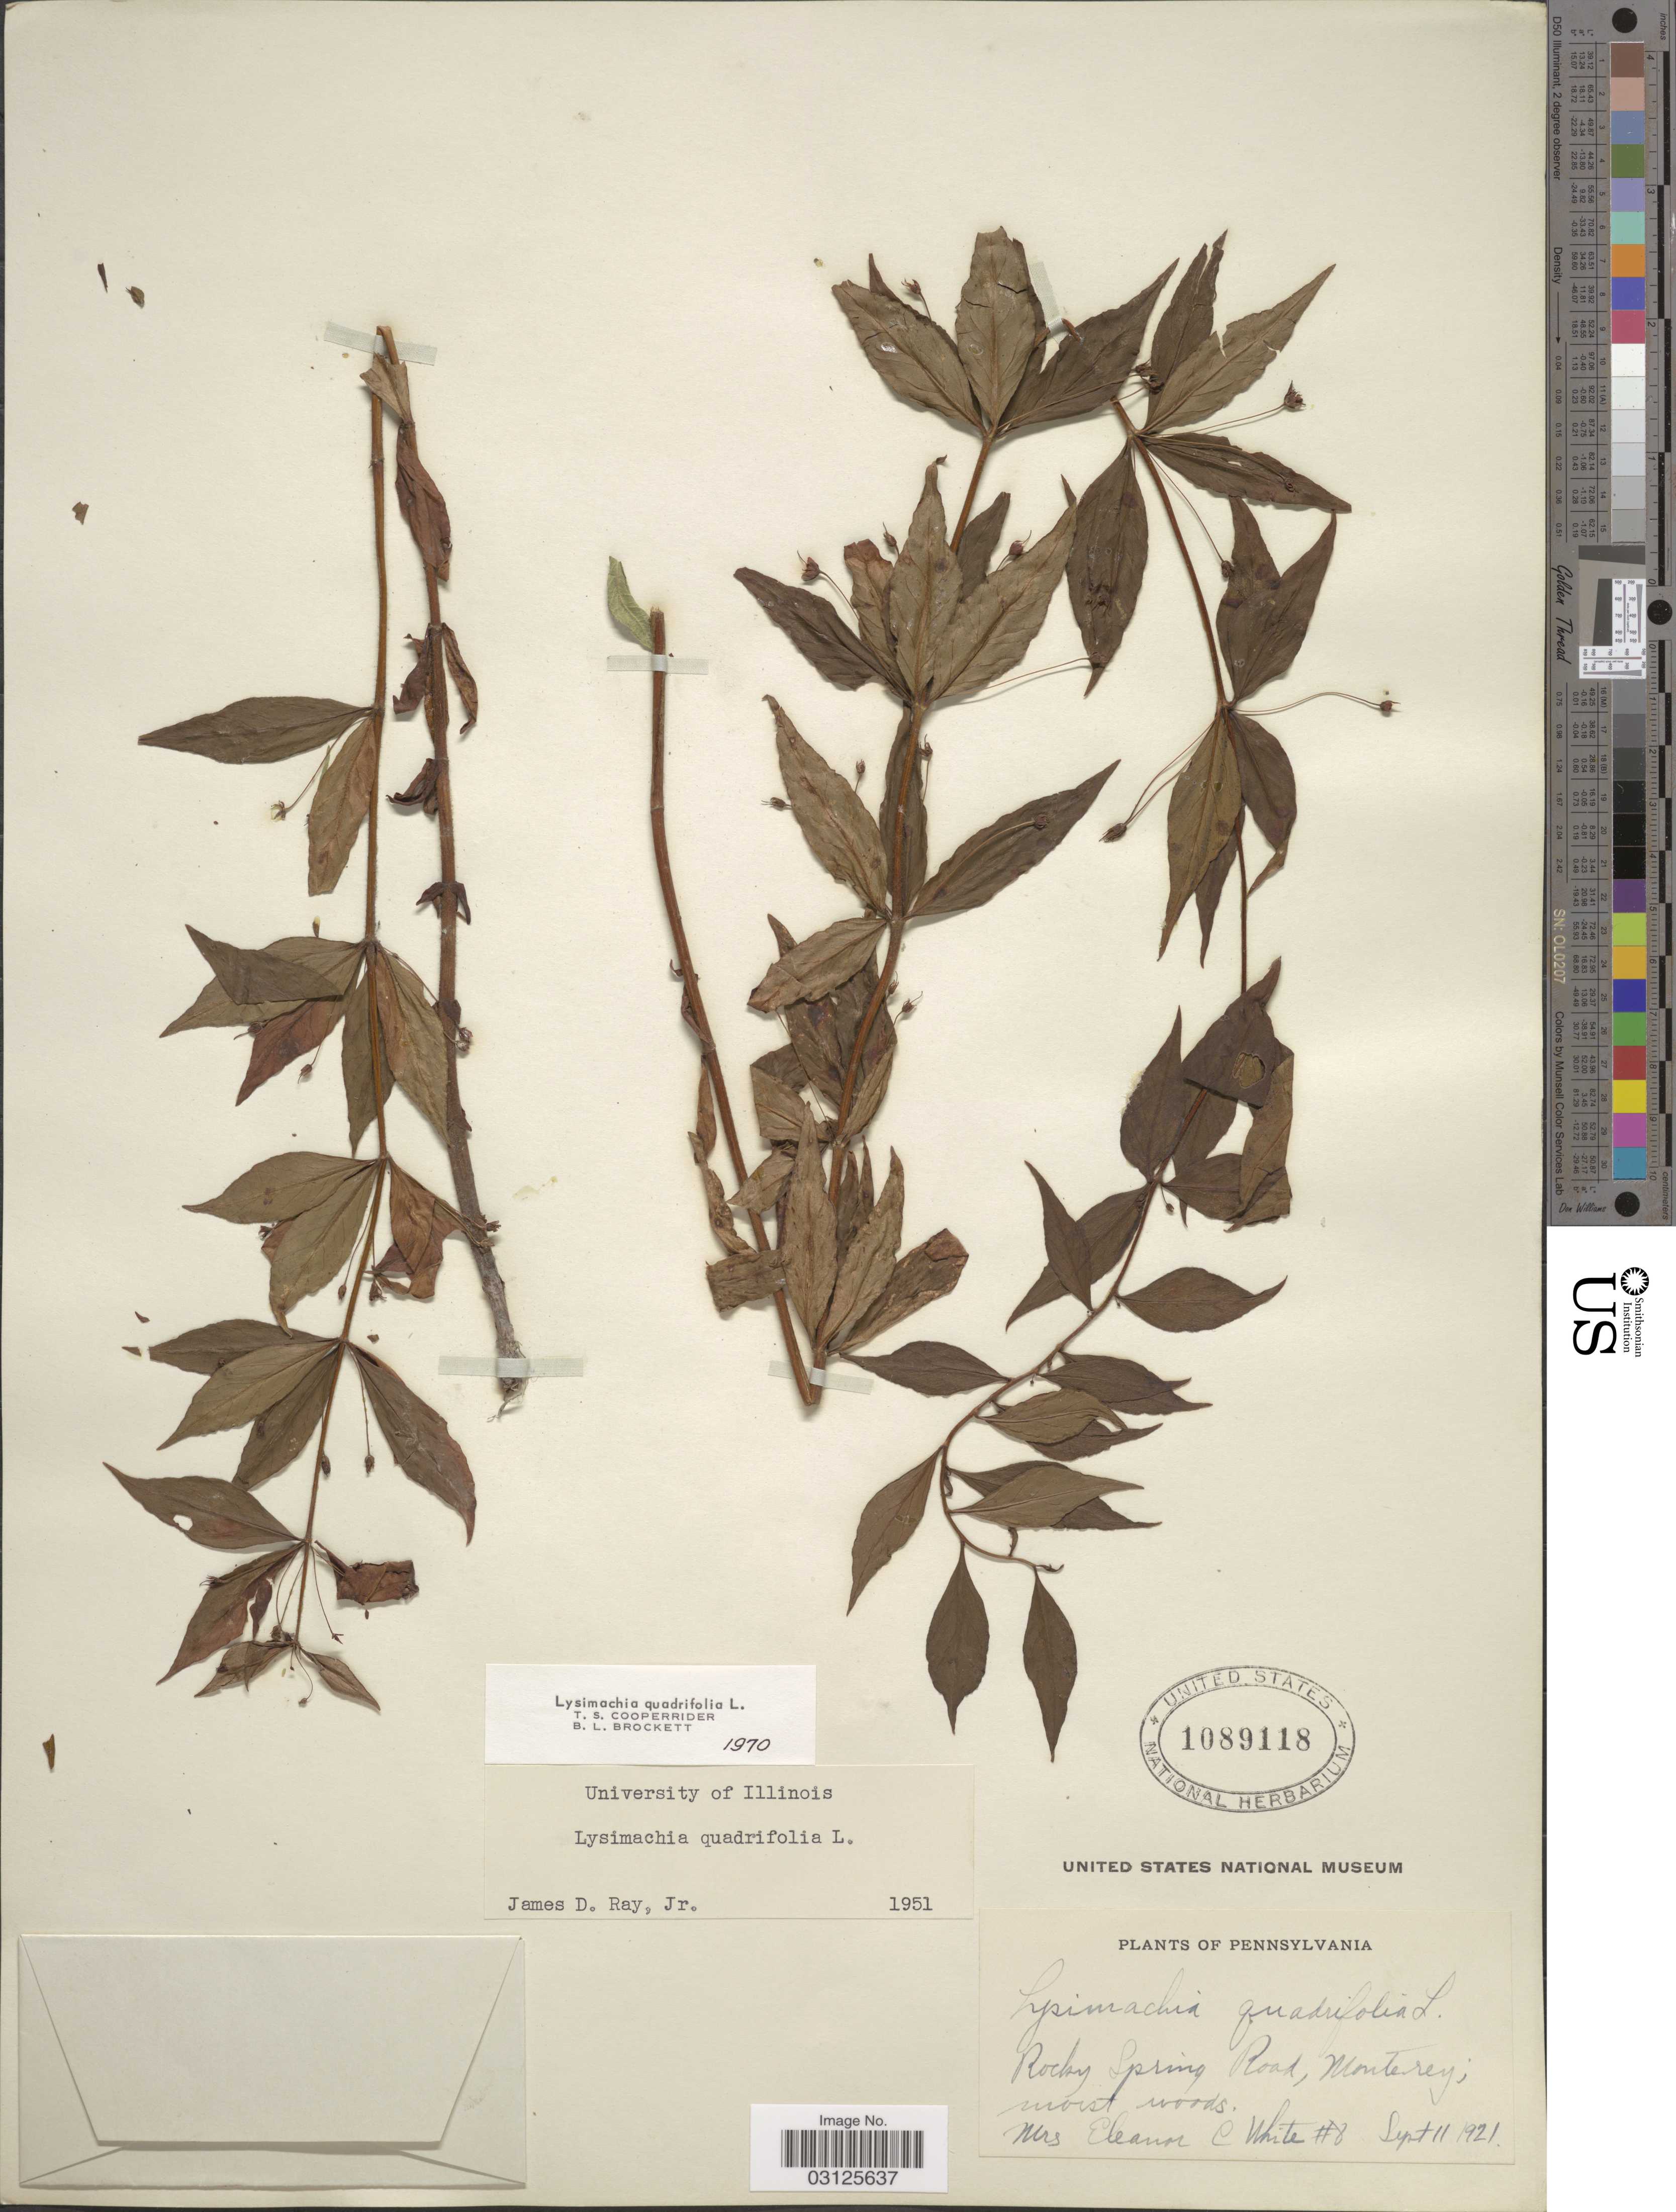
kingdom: Plantae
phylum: Tracheophyta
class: Magnoliopsida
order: Ericales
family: Primulaceae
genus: Lysimachia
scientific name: Lysimachia quadrifolia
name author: L.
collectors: E. White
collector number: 8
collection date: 1921-09-11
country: United States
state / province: Pennsylvania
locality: Rocky Spring Road, Monterey.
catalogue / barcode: US 1089118